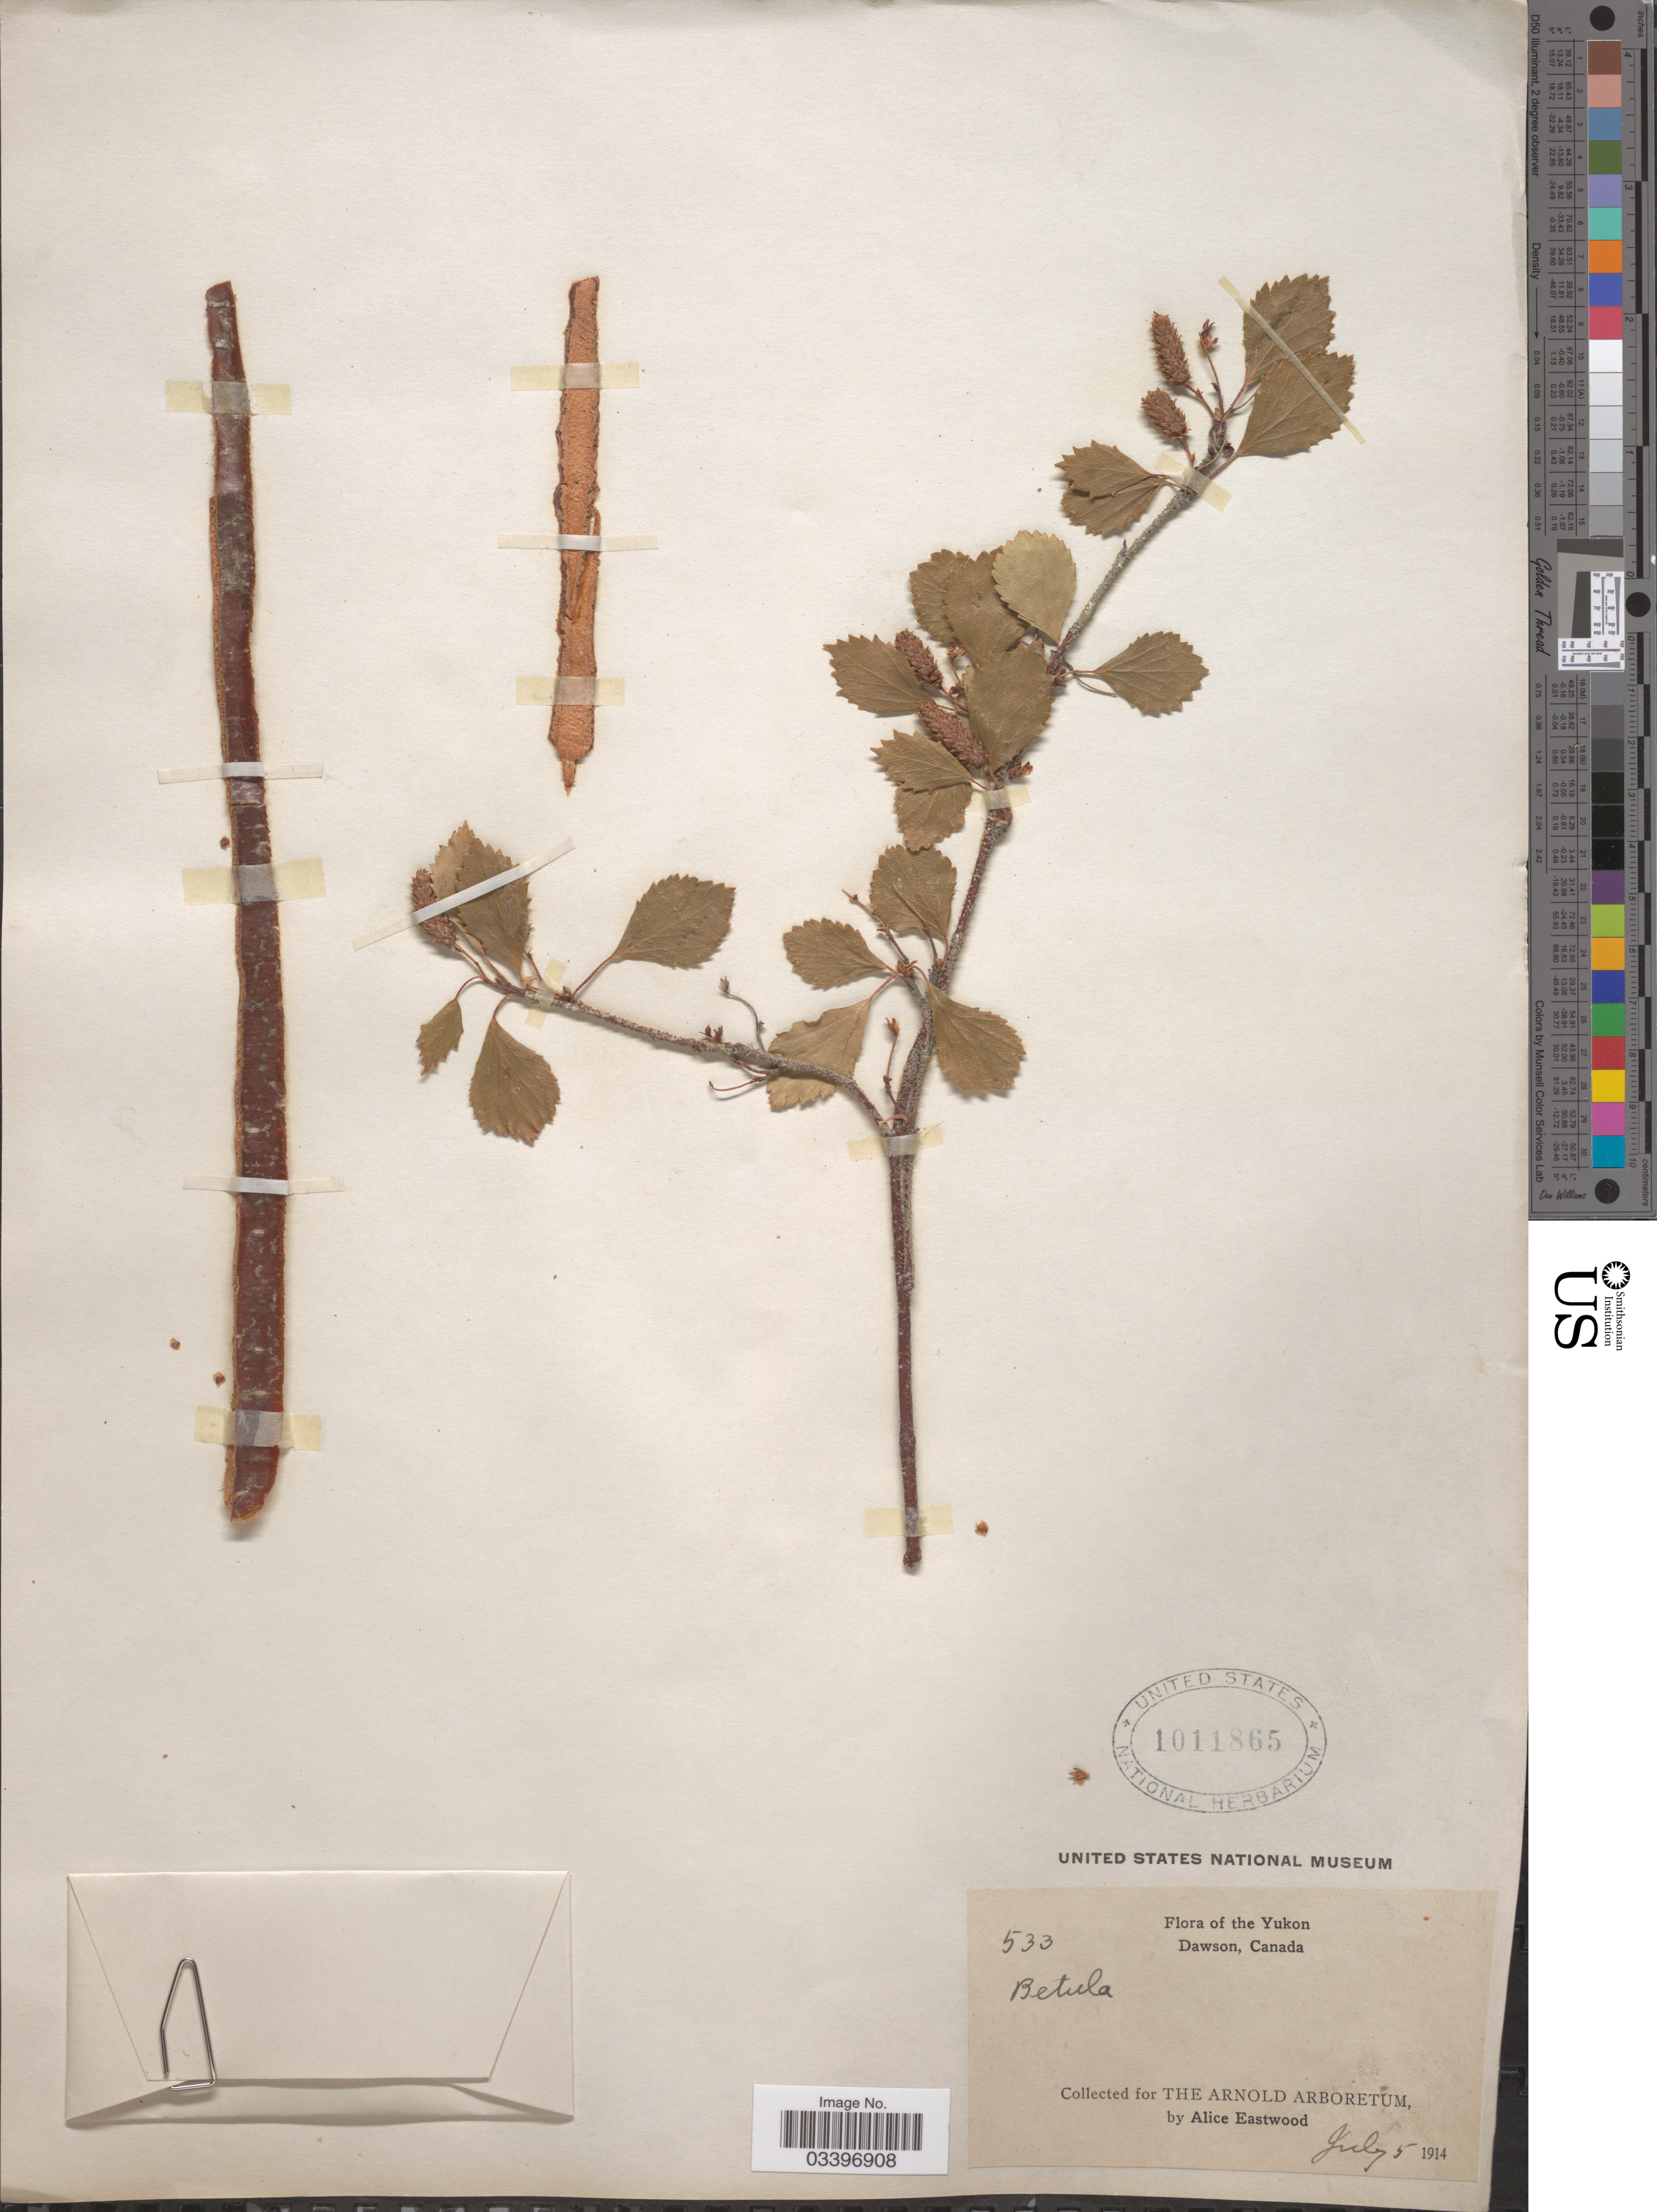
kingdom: Plantae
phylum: Tracheophyta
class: Magnoliopsida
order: Fagales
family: Betulaceae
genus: Betula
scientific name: Betula sp.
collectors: A. Eastwood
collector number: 533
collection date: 1914-07-05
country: Canada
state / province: Yukon Territory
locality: Yukon. Dawson.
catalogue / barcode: US 1011865